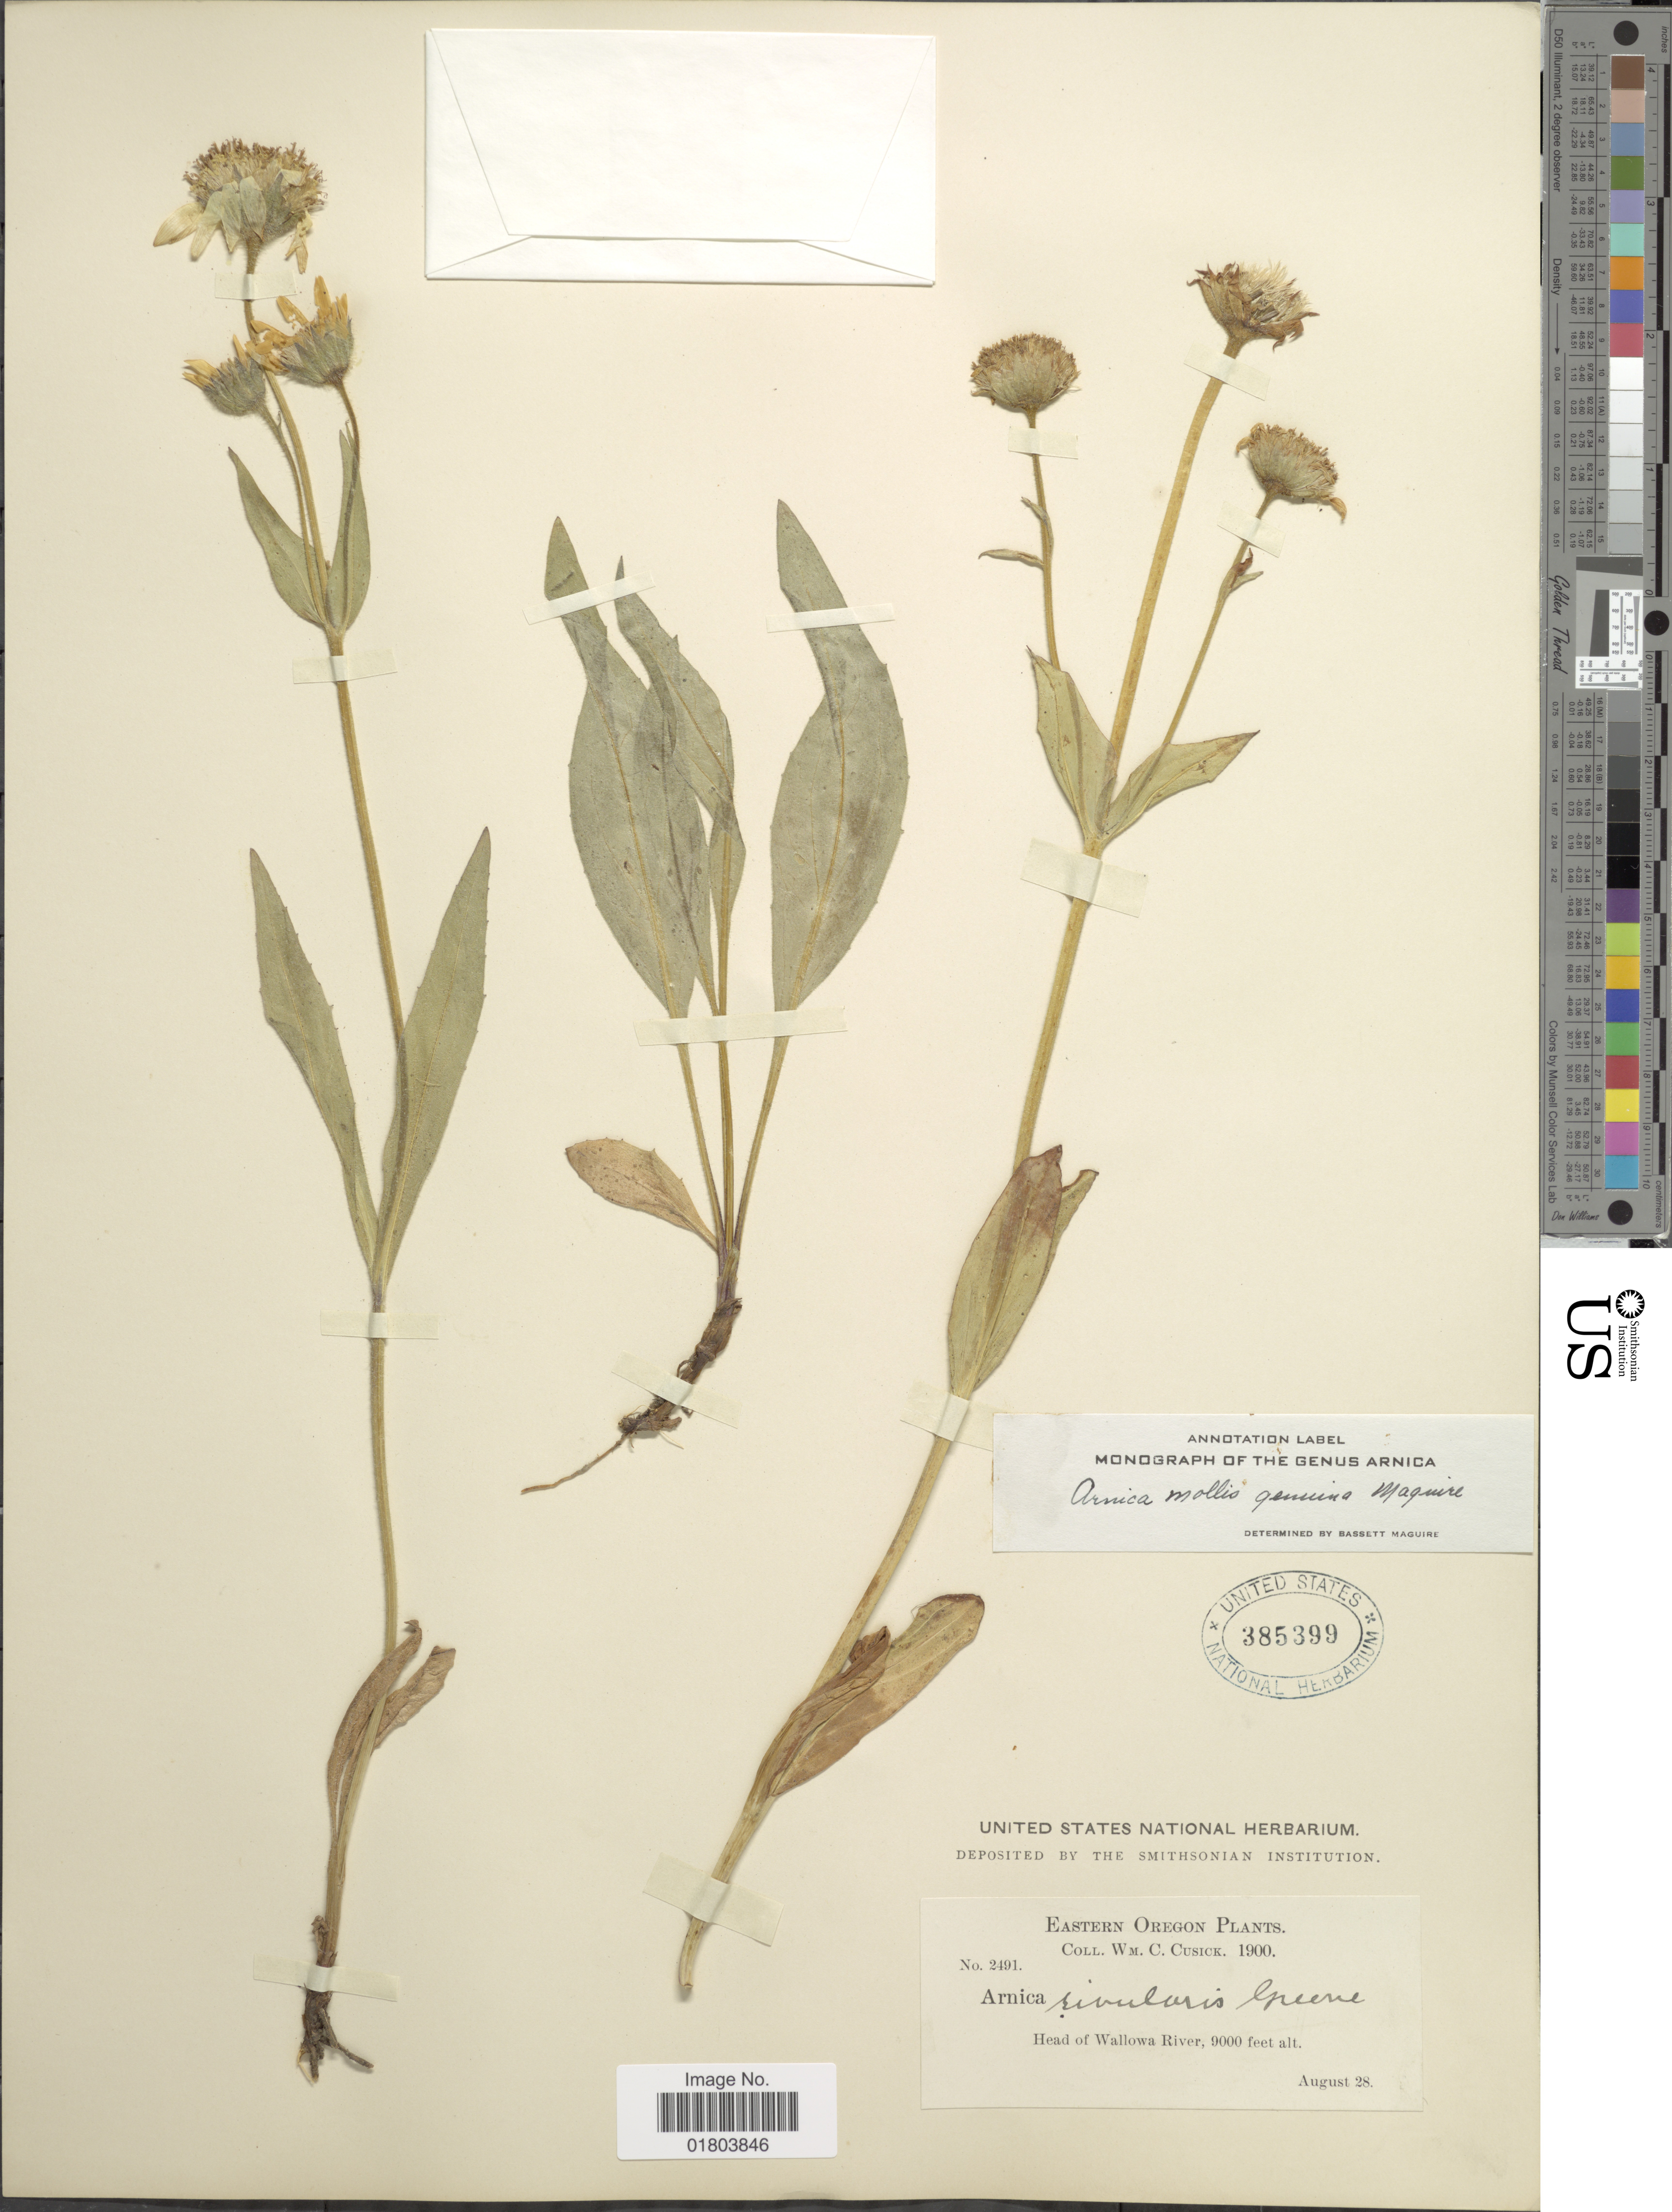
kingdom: Plantae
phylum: Tracheophyta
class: Magnoliopsida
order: Asterales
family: Asteraceae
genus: Arnica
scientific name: Arnica mollis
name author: Hook.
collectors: W. C. Cusick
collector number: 2491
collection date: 1900-08-28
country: United States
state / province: Oregon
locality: Eastern Oregon, Head of Wallowa River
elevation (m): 2743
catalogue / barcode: US 385399